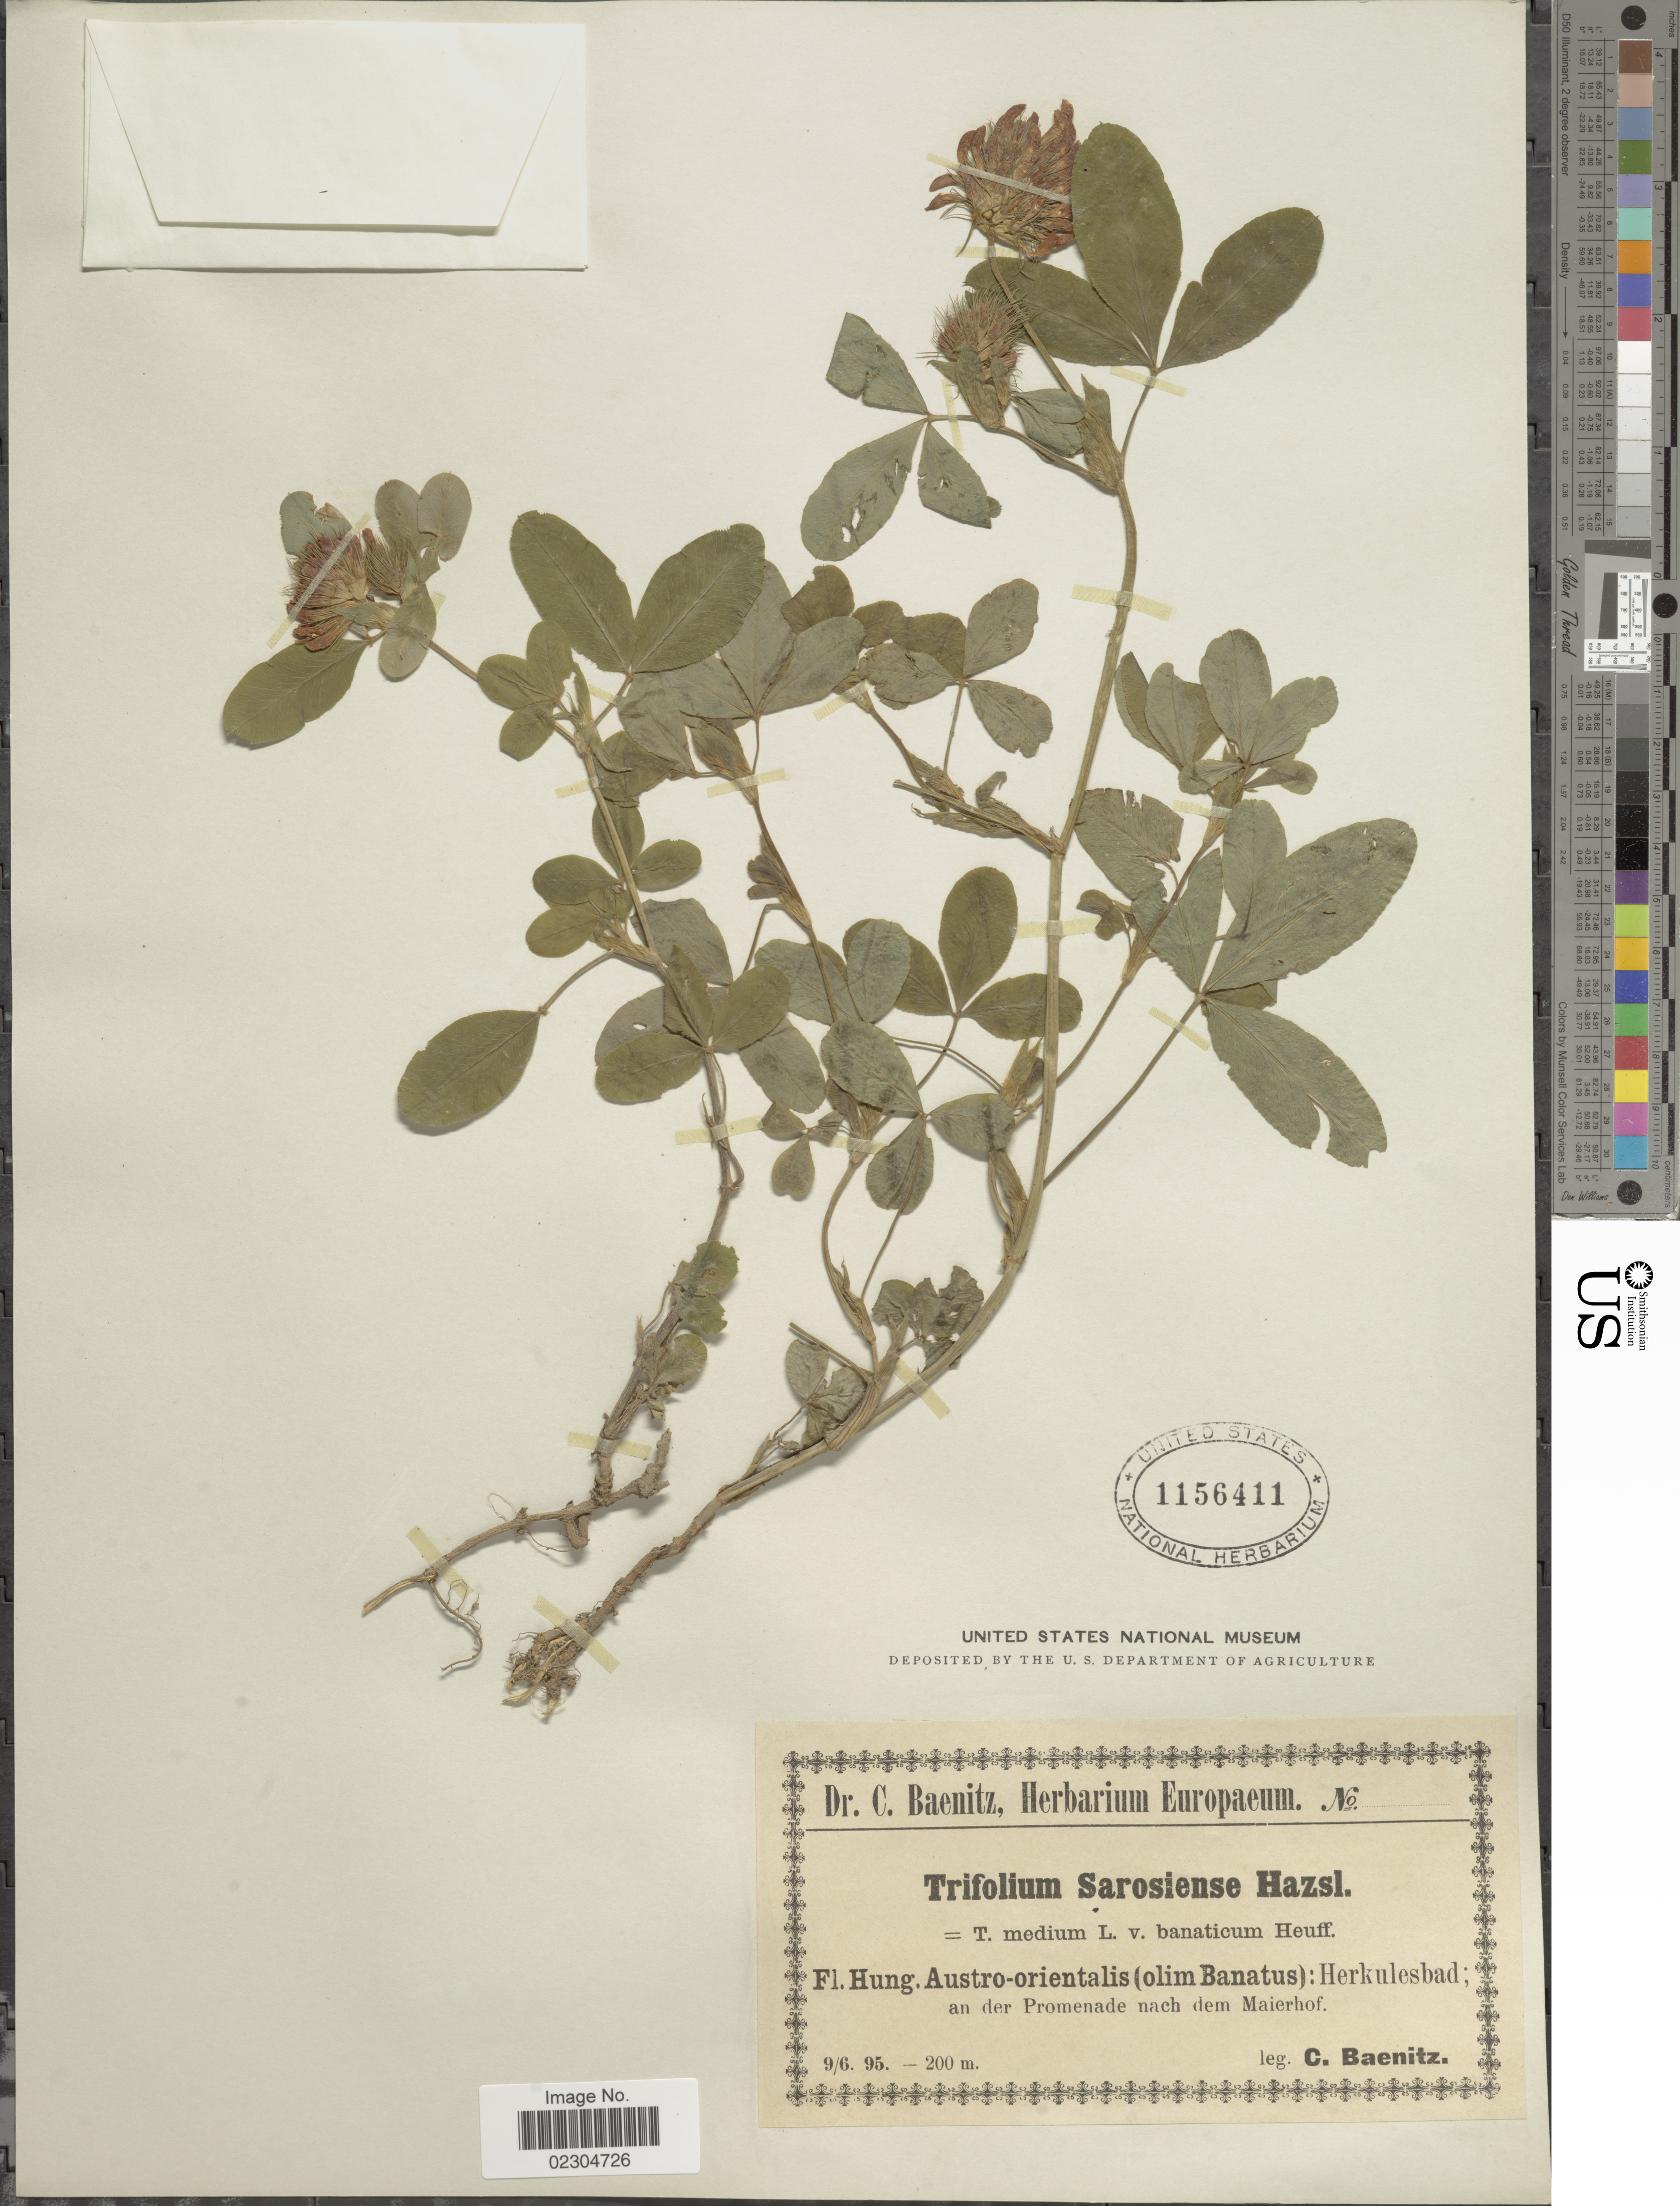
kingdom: Plantae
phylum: Tracheophyta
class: Magnoliopsida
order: Fabales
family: Fabaceae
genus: Trifolium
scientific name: Trifolium sarosiense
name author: Hazsl.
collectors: C. G. Baenitz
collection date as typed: Transcribed d/m/y: 9/6/95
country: Romania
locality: Hung. Austro-orientalis (olim Banatus): Herkulesbad; an der Promenade nach dem Maierhof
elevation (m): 200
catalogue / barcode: US 1156411